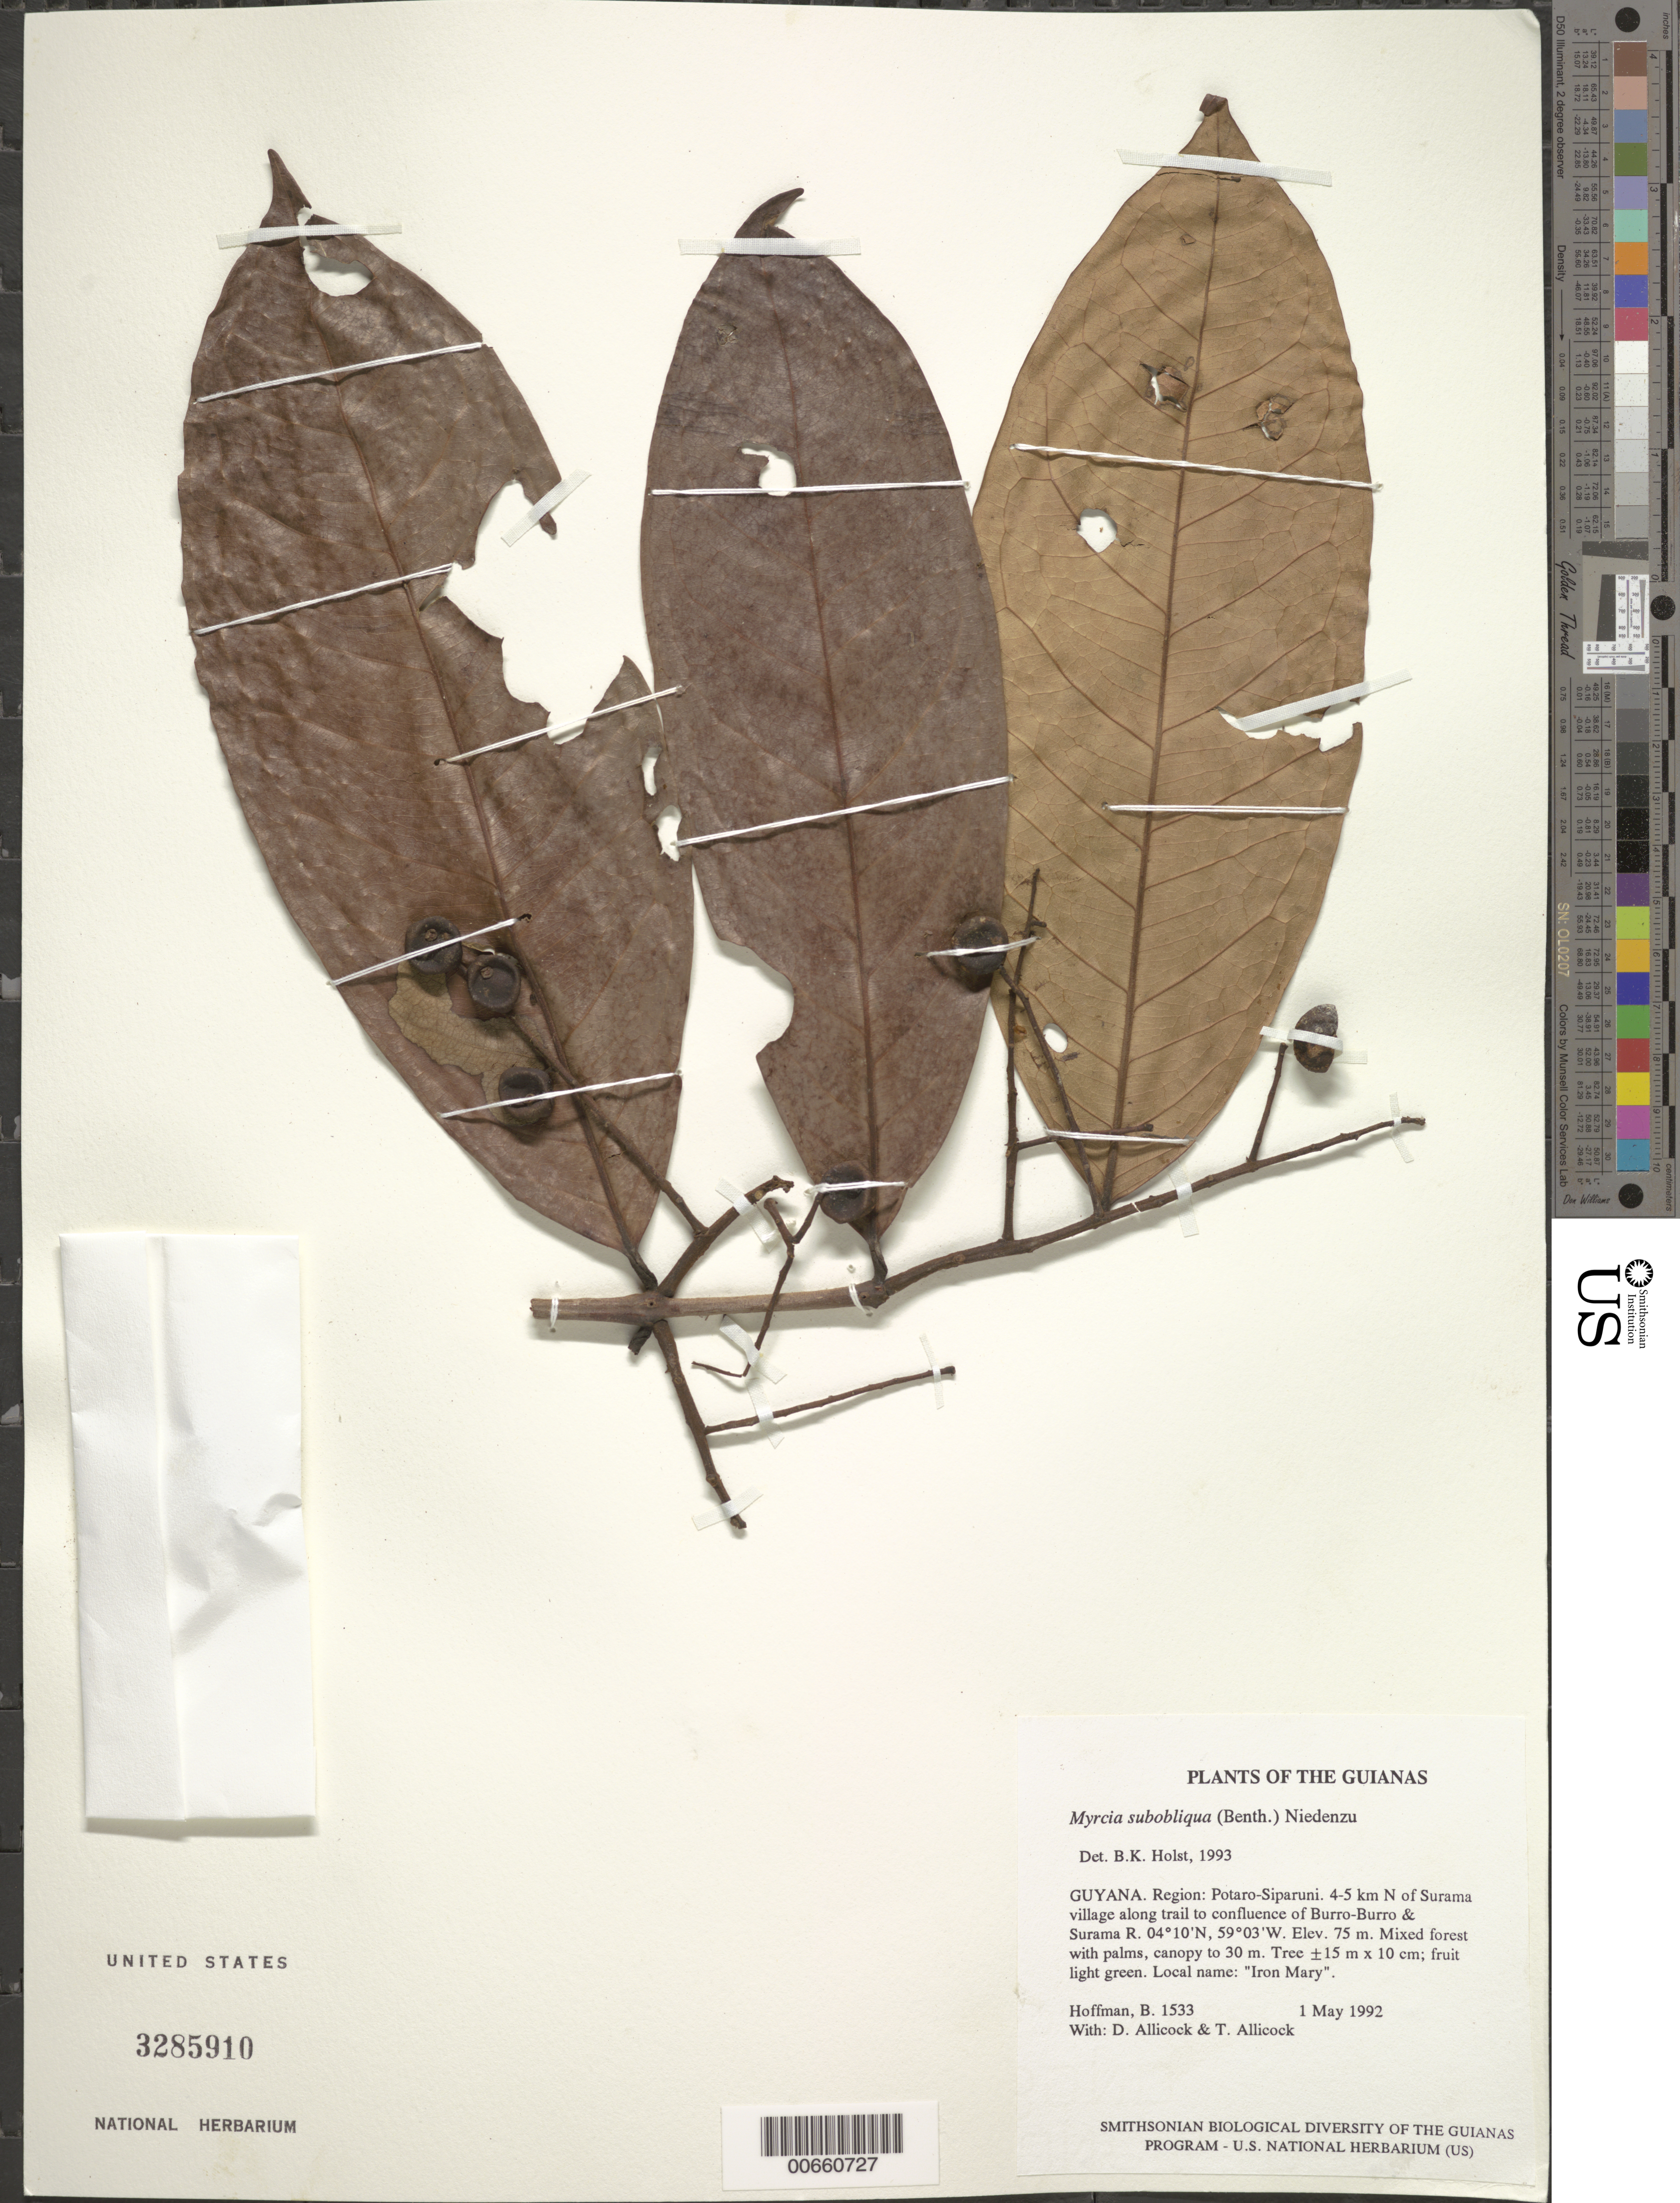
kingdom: Plantae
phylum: Tracheophyta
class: Magnoliopsida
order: Myrtales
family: Myrtaceae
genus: Myrcia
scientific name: Myrcia subobliqua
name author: (Benth.) Neidenzu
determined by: Holst, Bruce K.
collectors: B. Hoffman, D. Allicock & T. Allicock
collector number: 1533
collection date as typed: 1 May 1992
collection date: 1992-05-01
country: Guyana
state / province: Potaro-Siparuni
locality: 4-5 km N of Surama village along trail to confluence of Burro-Burro & Surama Rivers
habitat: Mixed forest with palms, canopy to 30 m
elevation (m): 75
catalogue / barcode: US 3285910